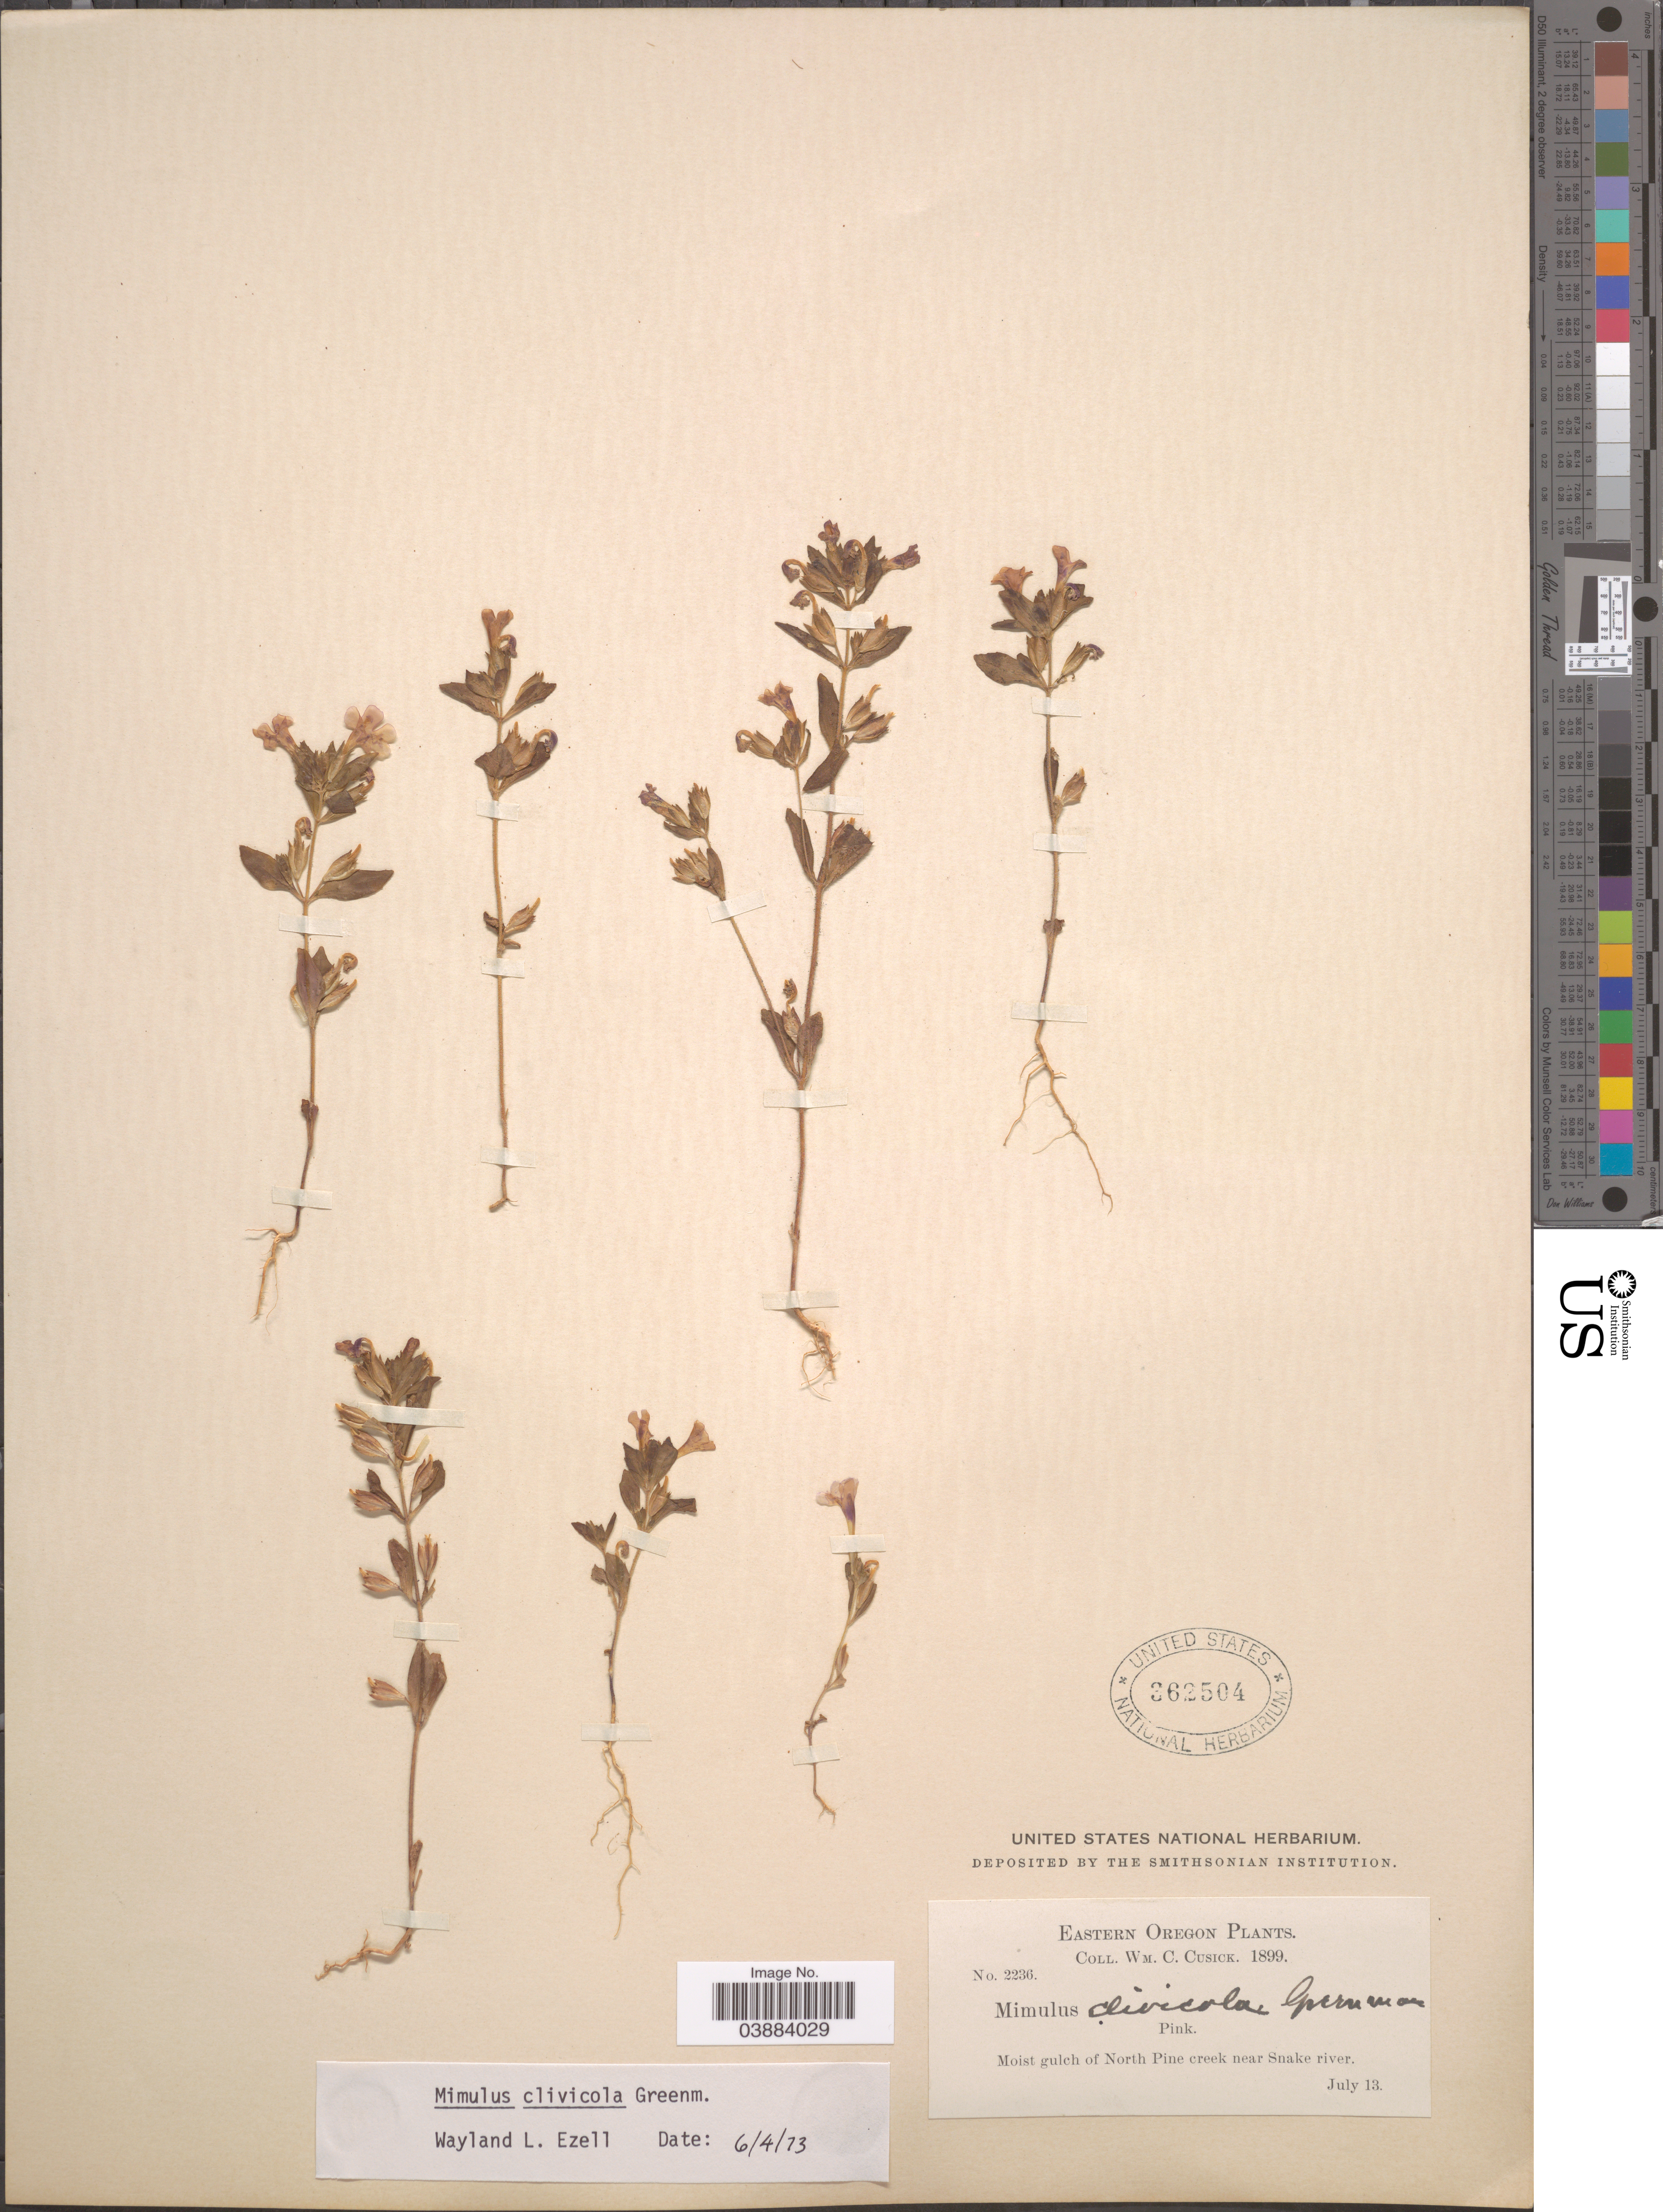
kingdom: Plantae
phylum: Tracheophyta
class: Magnoliopsida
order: Lamiales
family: Phrymaceae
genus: Eunanus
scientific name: Eunanus clivicola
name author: A. Heller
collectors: W. C. Cusick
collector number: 2236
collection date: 1899-07-13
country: United States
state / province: Oregon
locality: Eastern Oregon. Moist gulch of North Pine creek near Snake river.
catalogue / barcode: US 362504